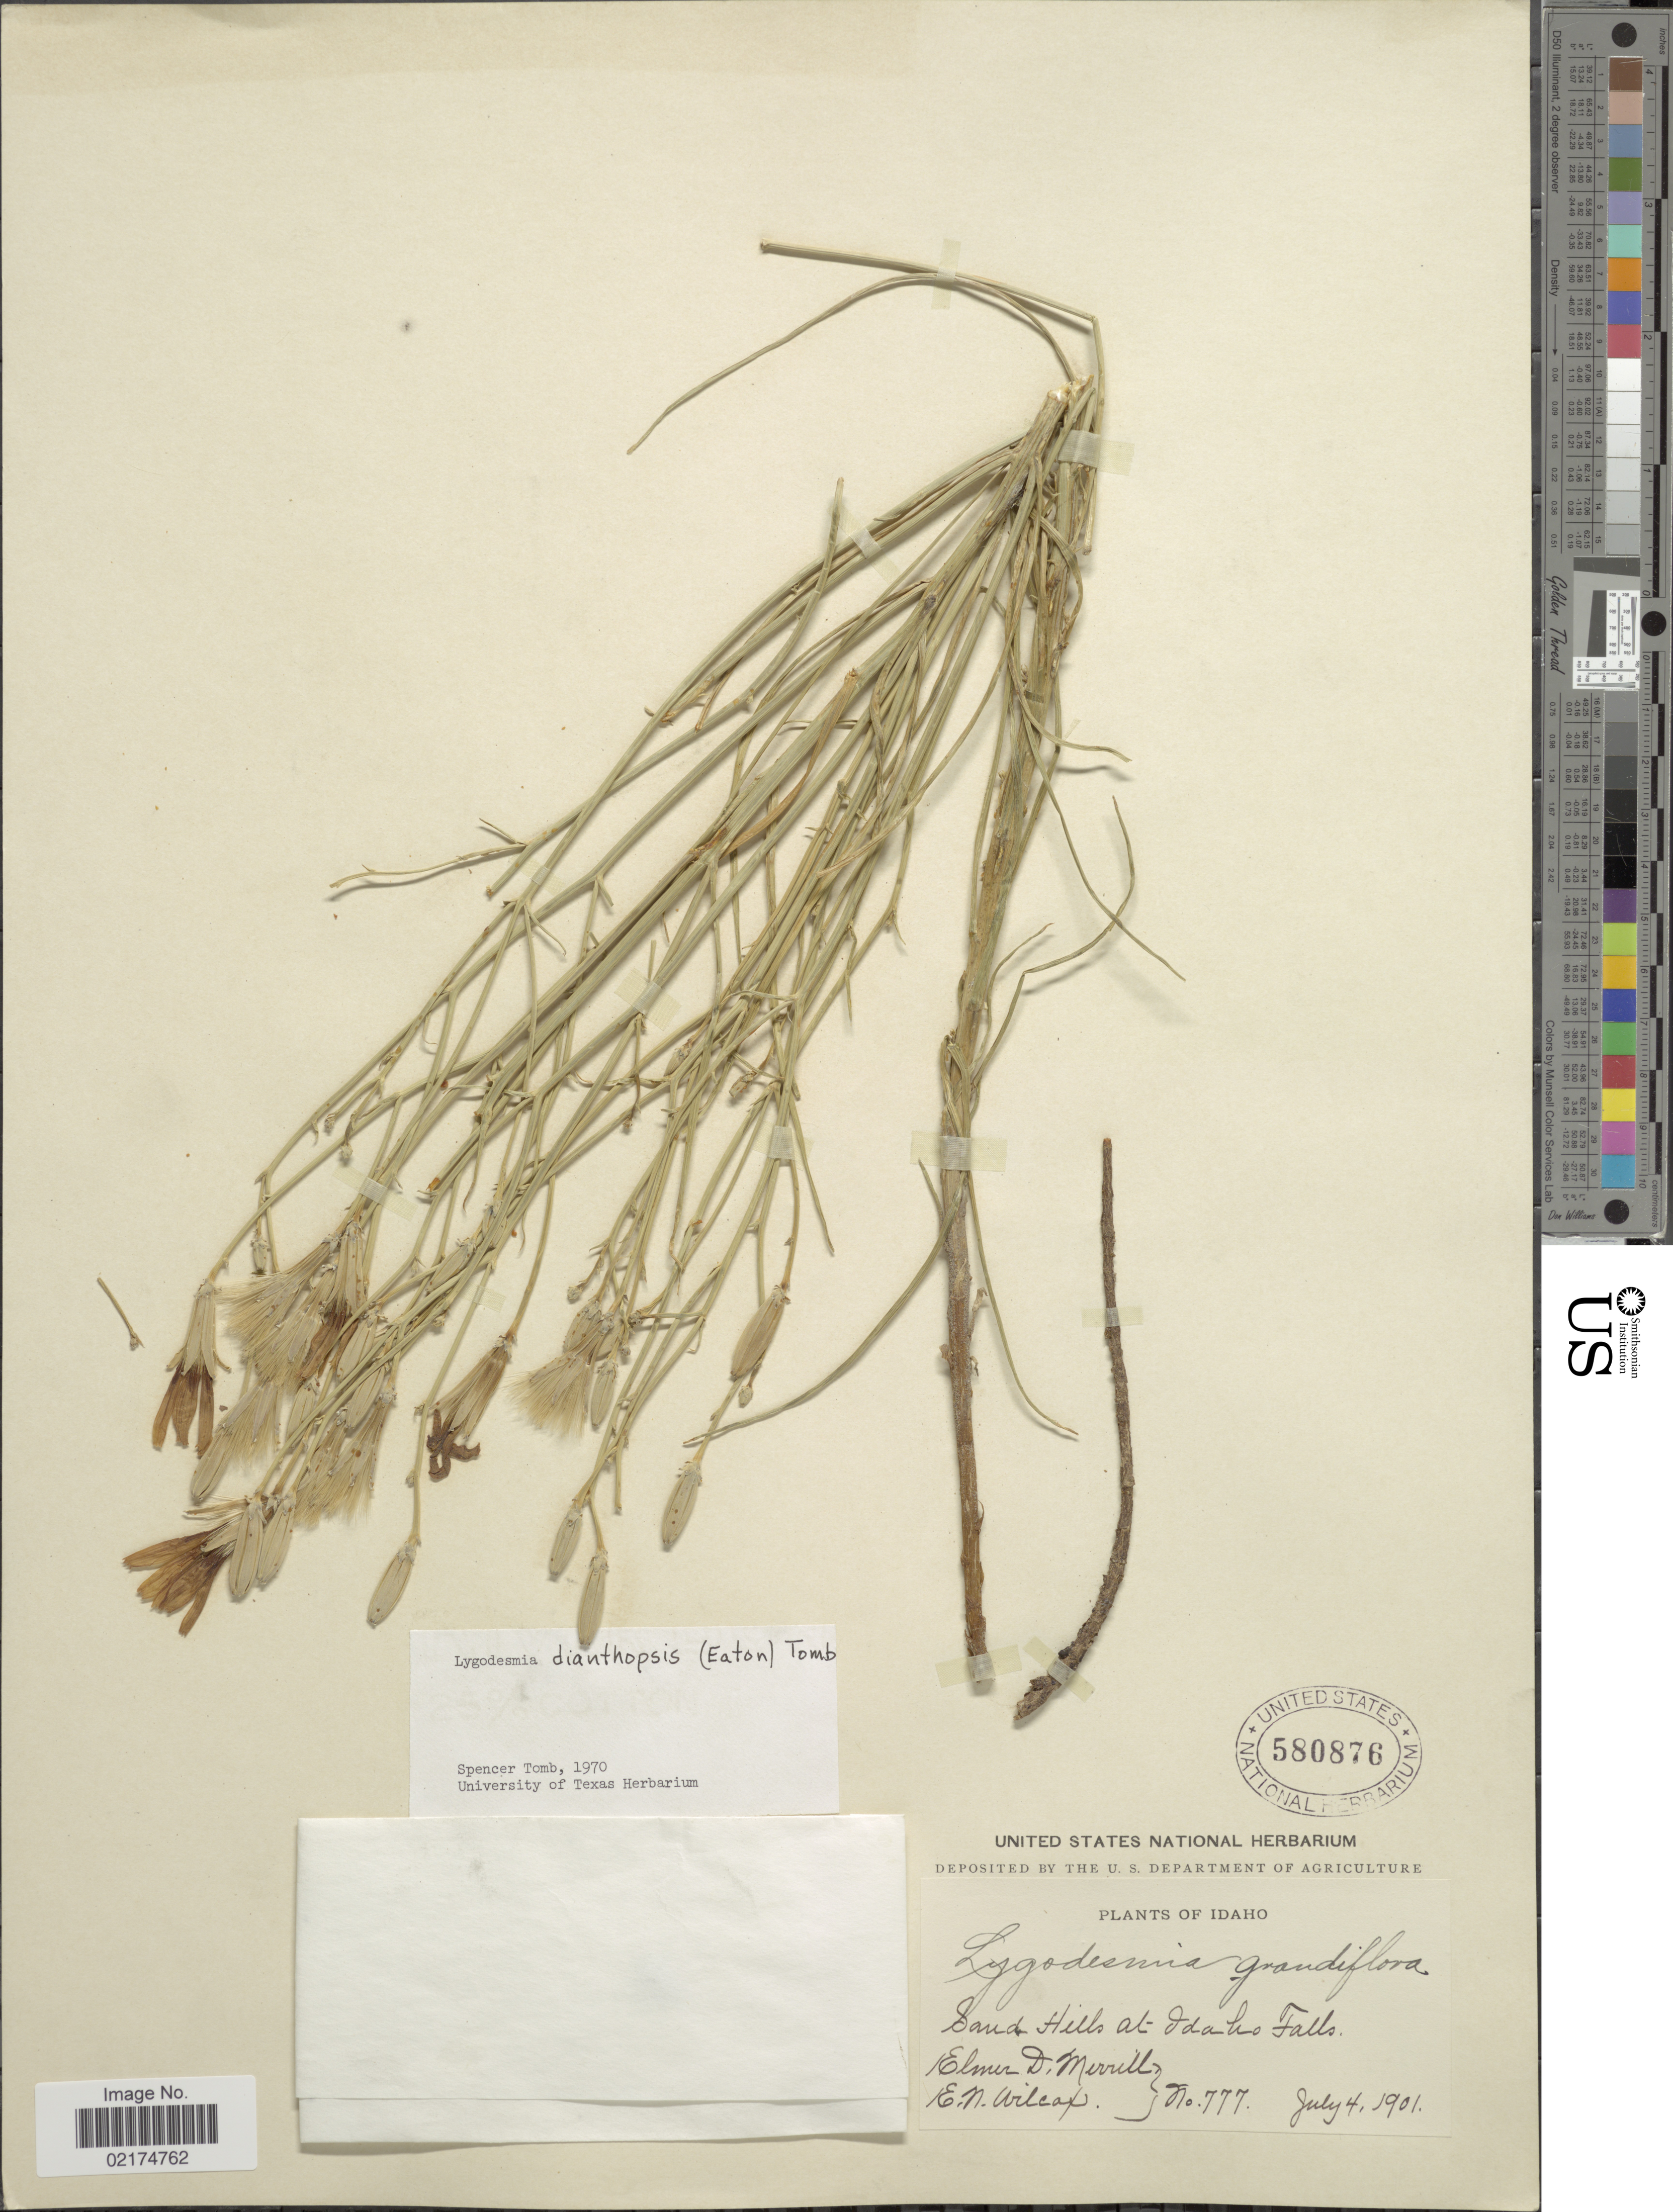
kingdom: Plantae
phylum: Tracheophyta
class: Magnoliopsida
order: Asterales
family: Asteraceae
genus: Lygodesmia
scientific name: Lygodesmia grandiflora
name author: Torr. & A. Gray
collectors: E. D. Merrill & E. Wilcox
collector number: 777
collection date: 1901-07-04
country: United States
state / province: Idaho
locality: Sand Hills at Idaho Falls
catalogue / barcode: US 580876